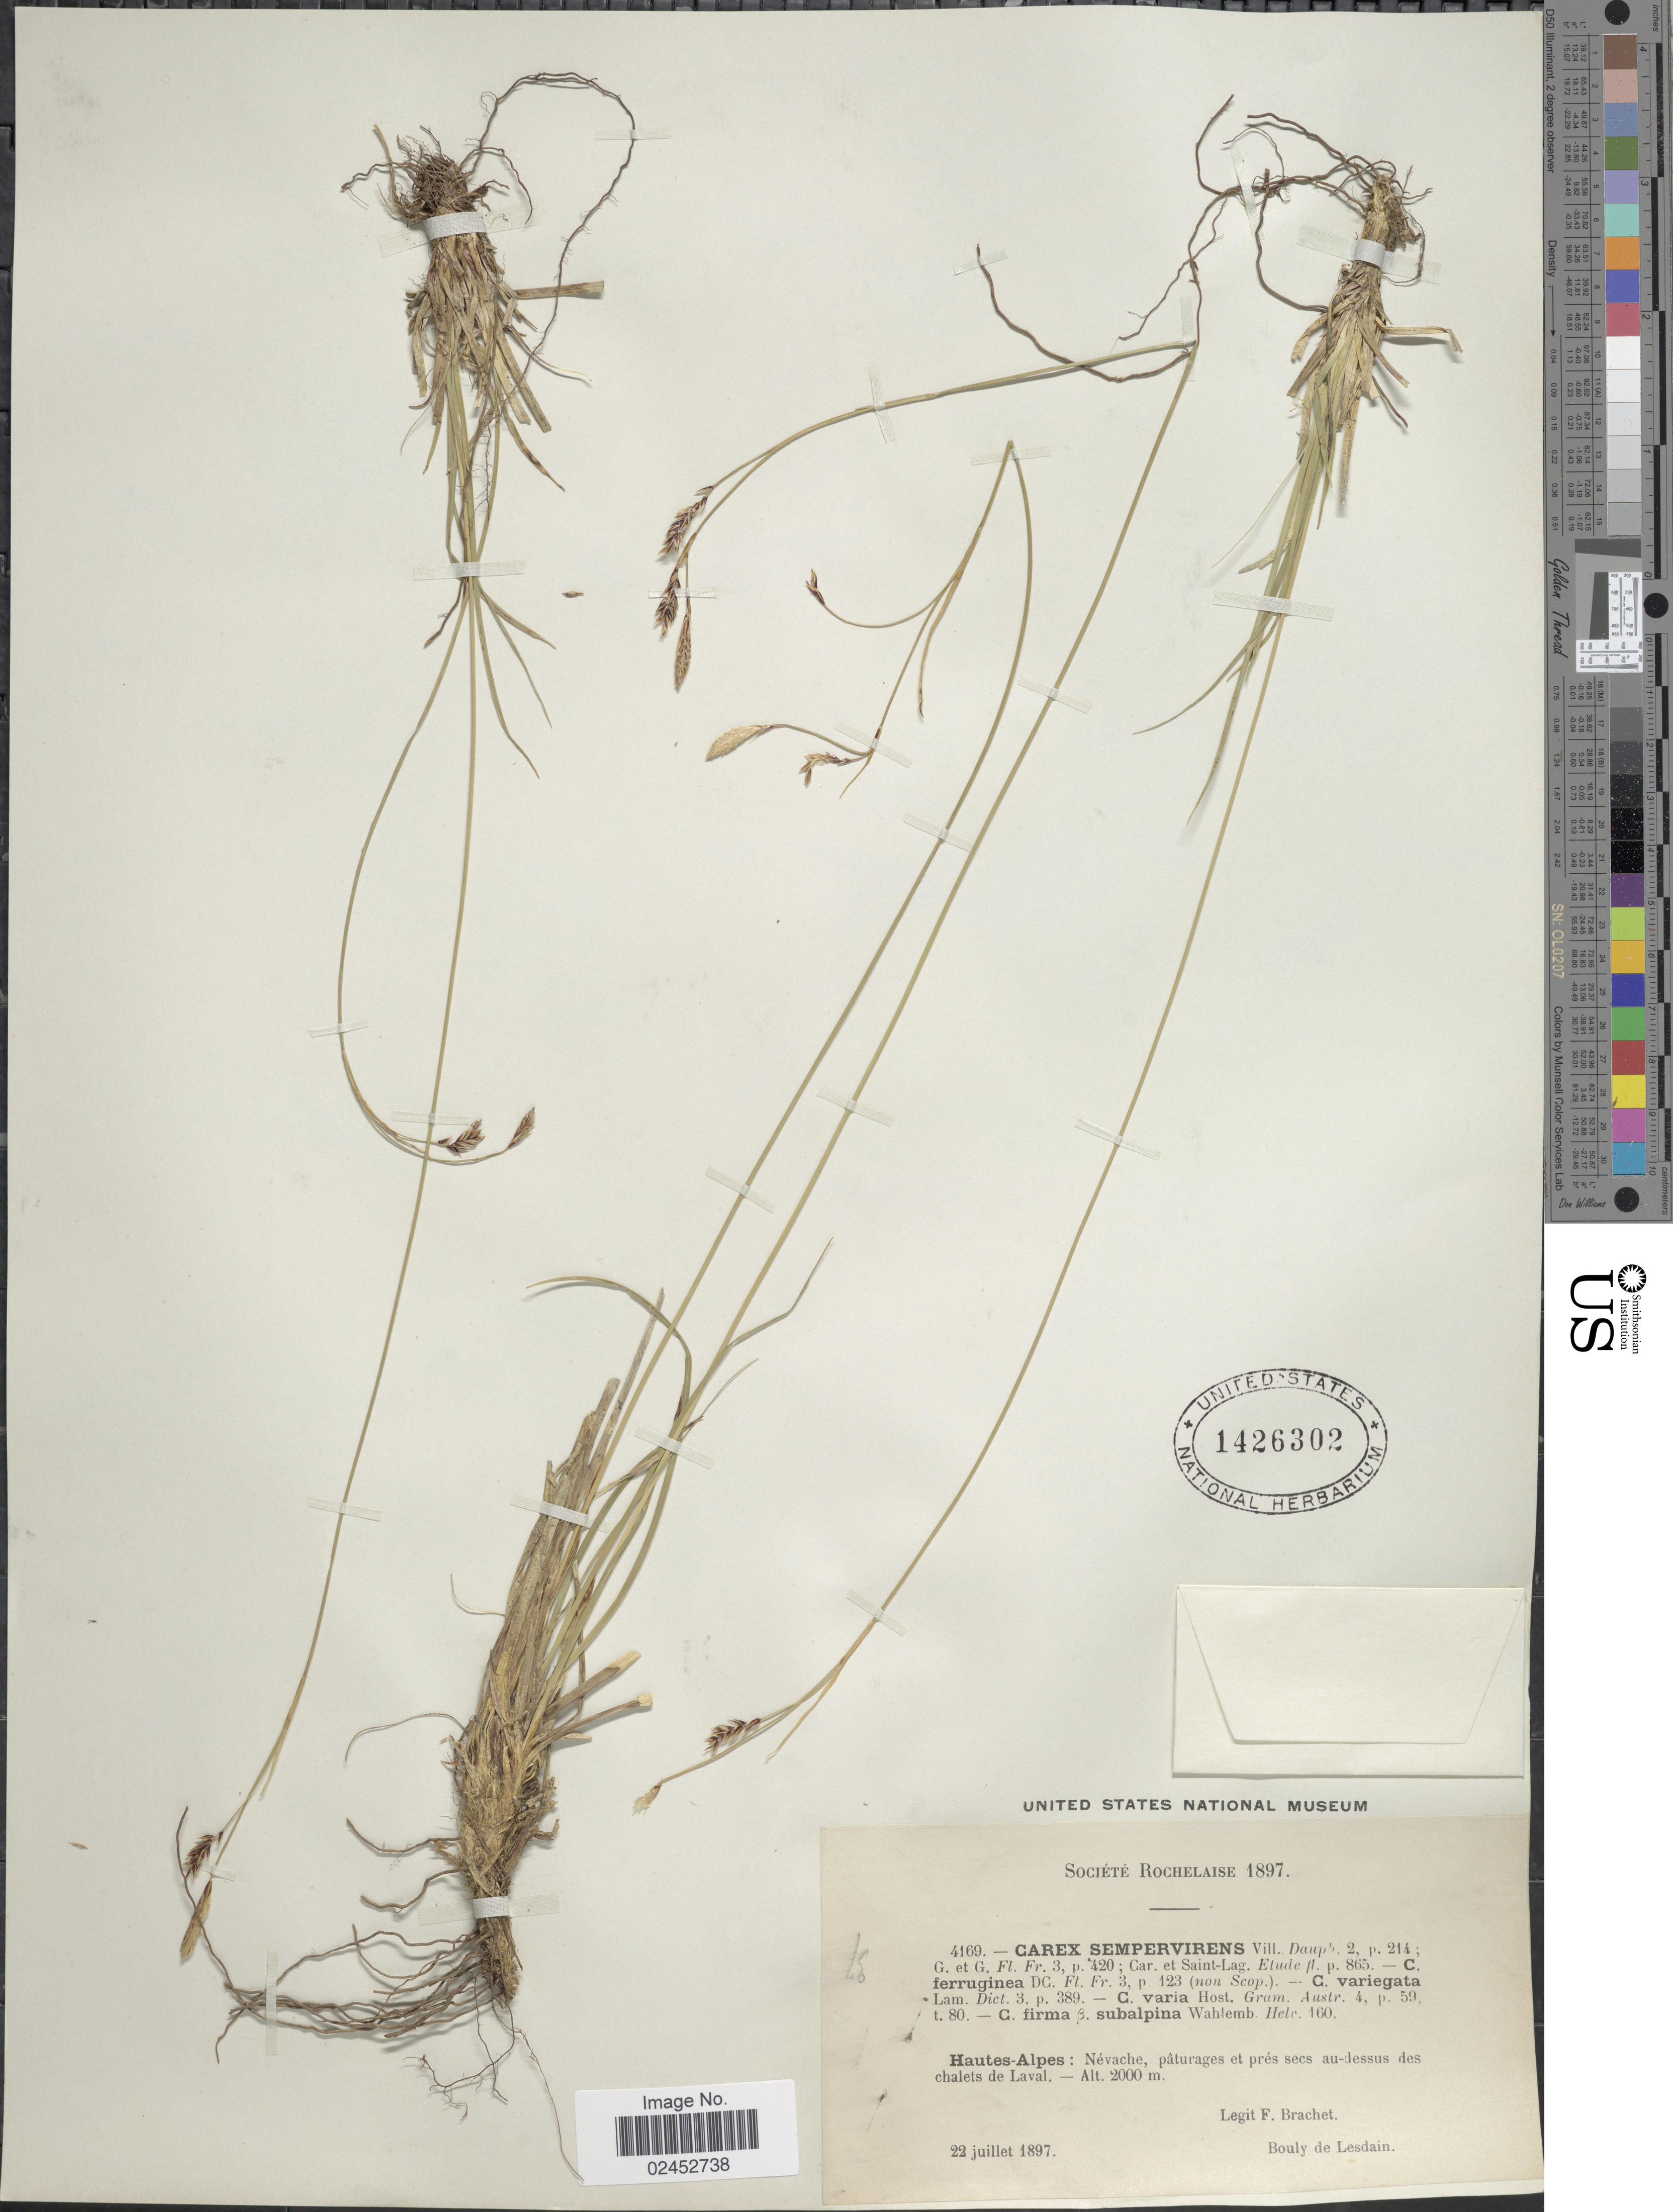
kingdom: Plantae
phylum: Tracheophyta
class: Liliopsida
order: Poales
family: Cyperaceae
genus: Carex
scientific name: Carex sempervirens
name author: Vill.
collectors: F. Brachet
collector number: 4169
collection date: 1897-07-22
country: France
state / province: Provence-Alpes-Côte d'Azur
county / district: Hautes-Alpes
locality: Rochelaise, Hautes-Alpes: Nevache, paturages et pres secs au-dessus des chalets de Laval.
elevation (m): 2000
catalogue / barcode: US 1426302